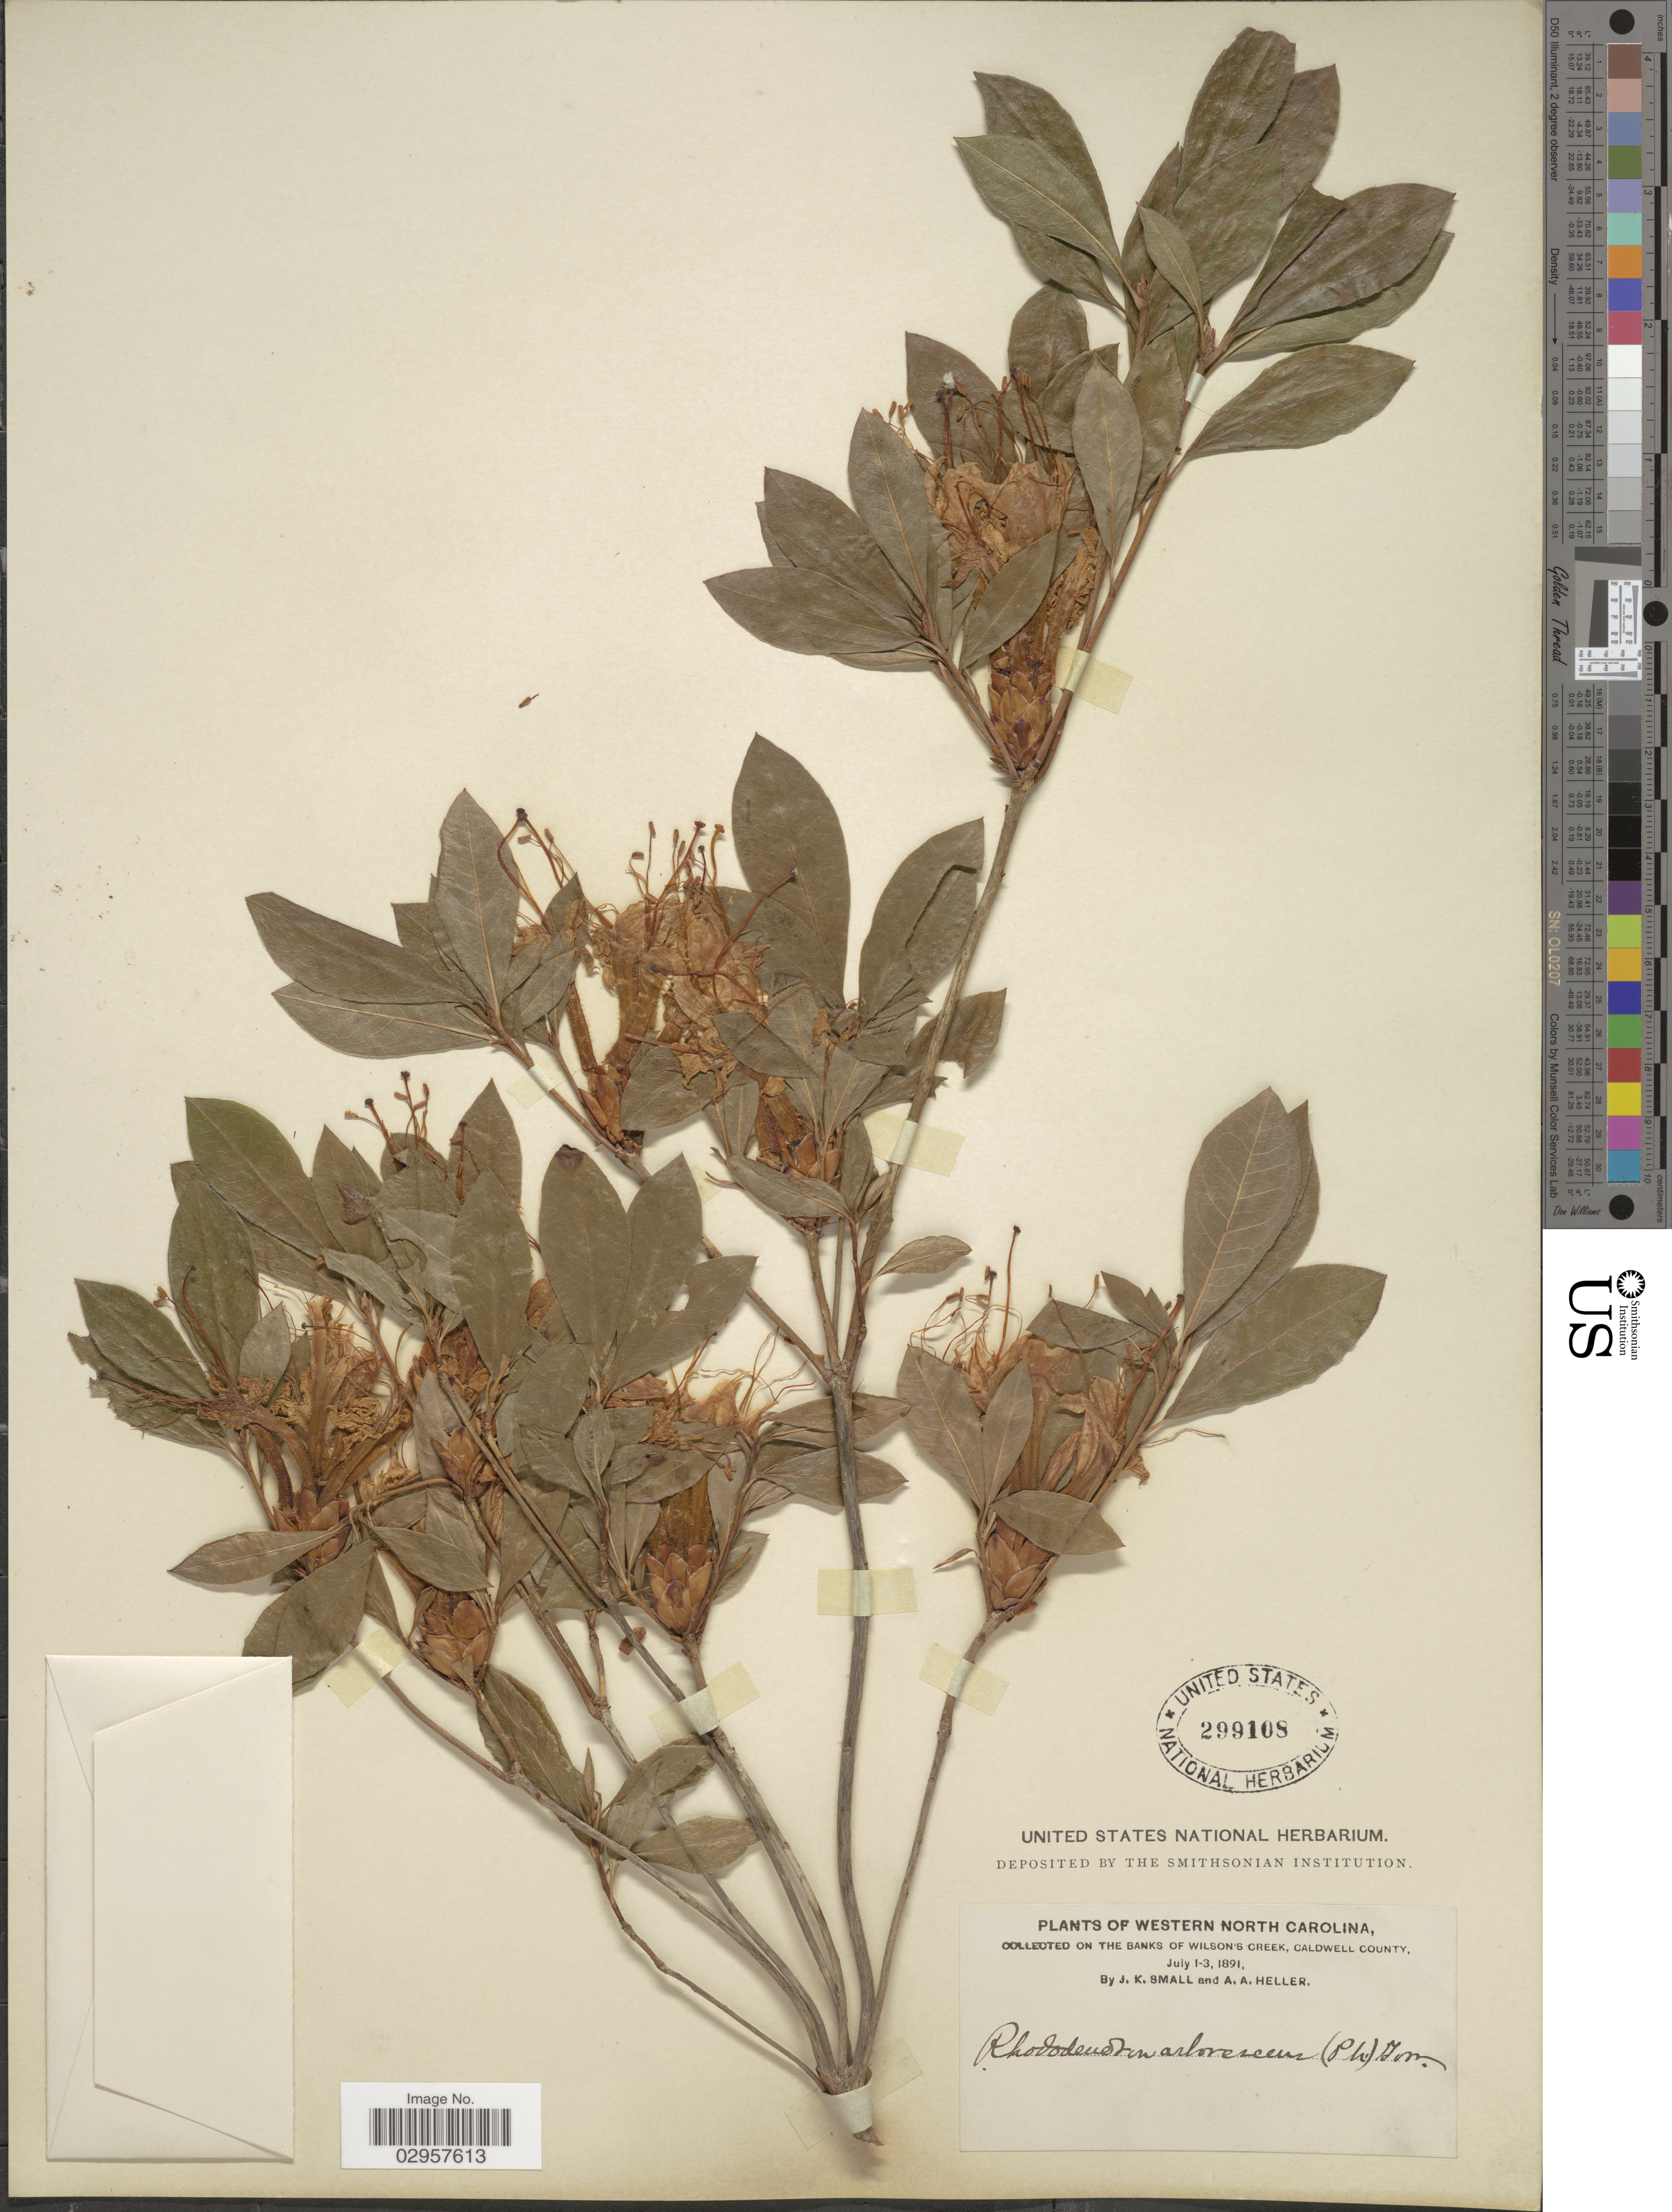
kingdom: Plantae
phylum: Tracheophyta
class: Magnoliopsida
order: Ericales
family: Ericaceae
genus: Rhododendron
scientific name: Rhododendron arborescens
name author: (Pursh) Torr.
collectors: J. K. Small & A. A. Heller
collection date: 1891-07-01/1891-07-03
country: United States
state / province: North Carolina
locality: Western North Carolina. On the banks of Wilson's Creek, Caldwell County.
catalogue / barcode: US 299108